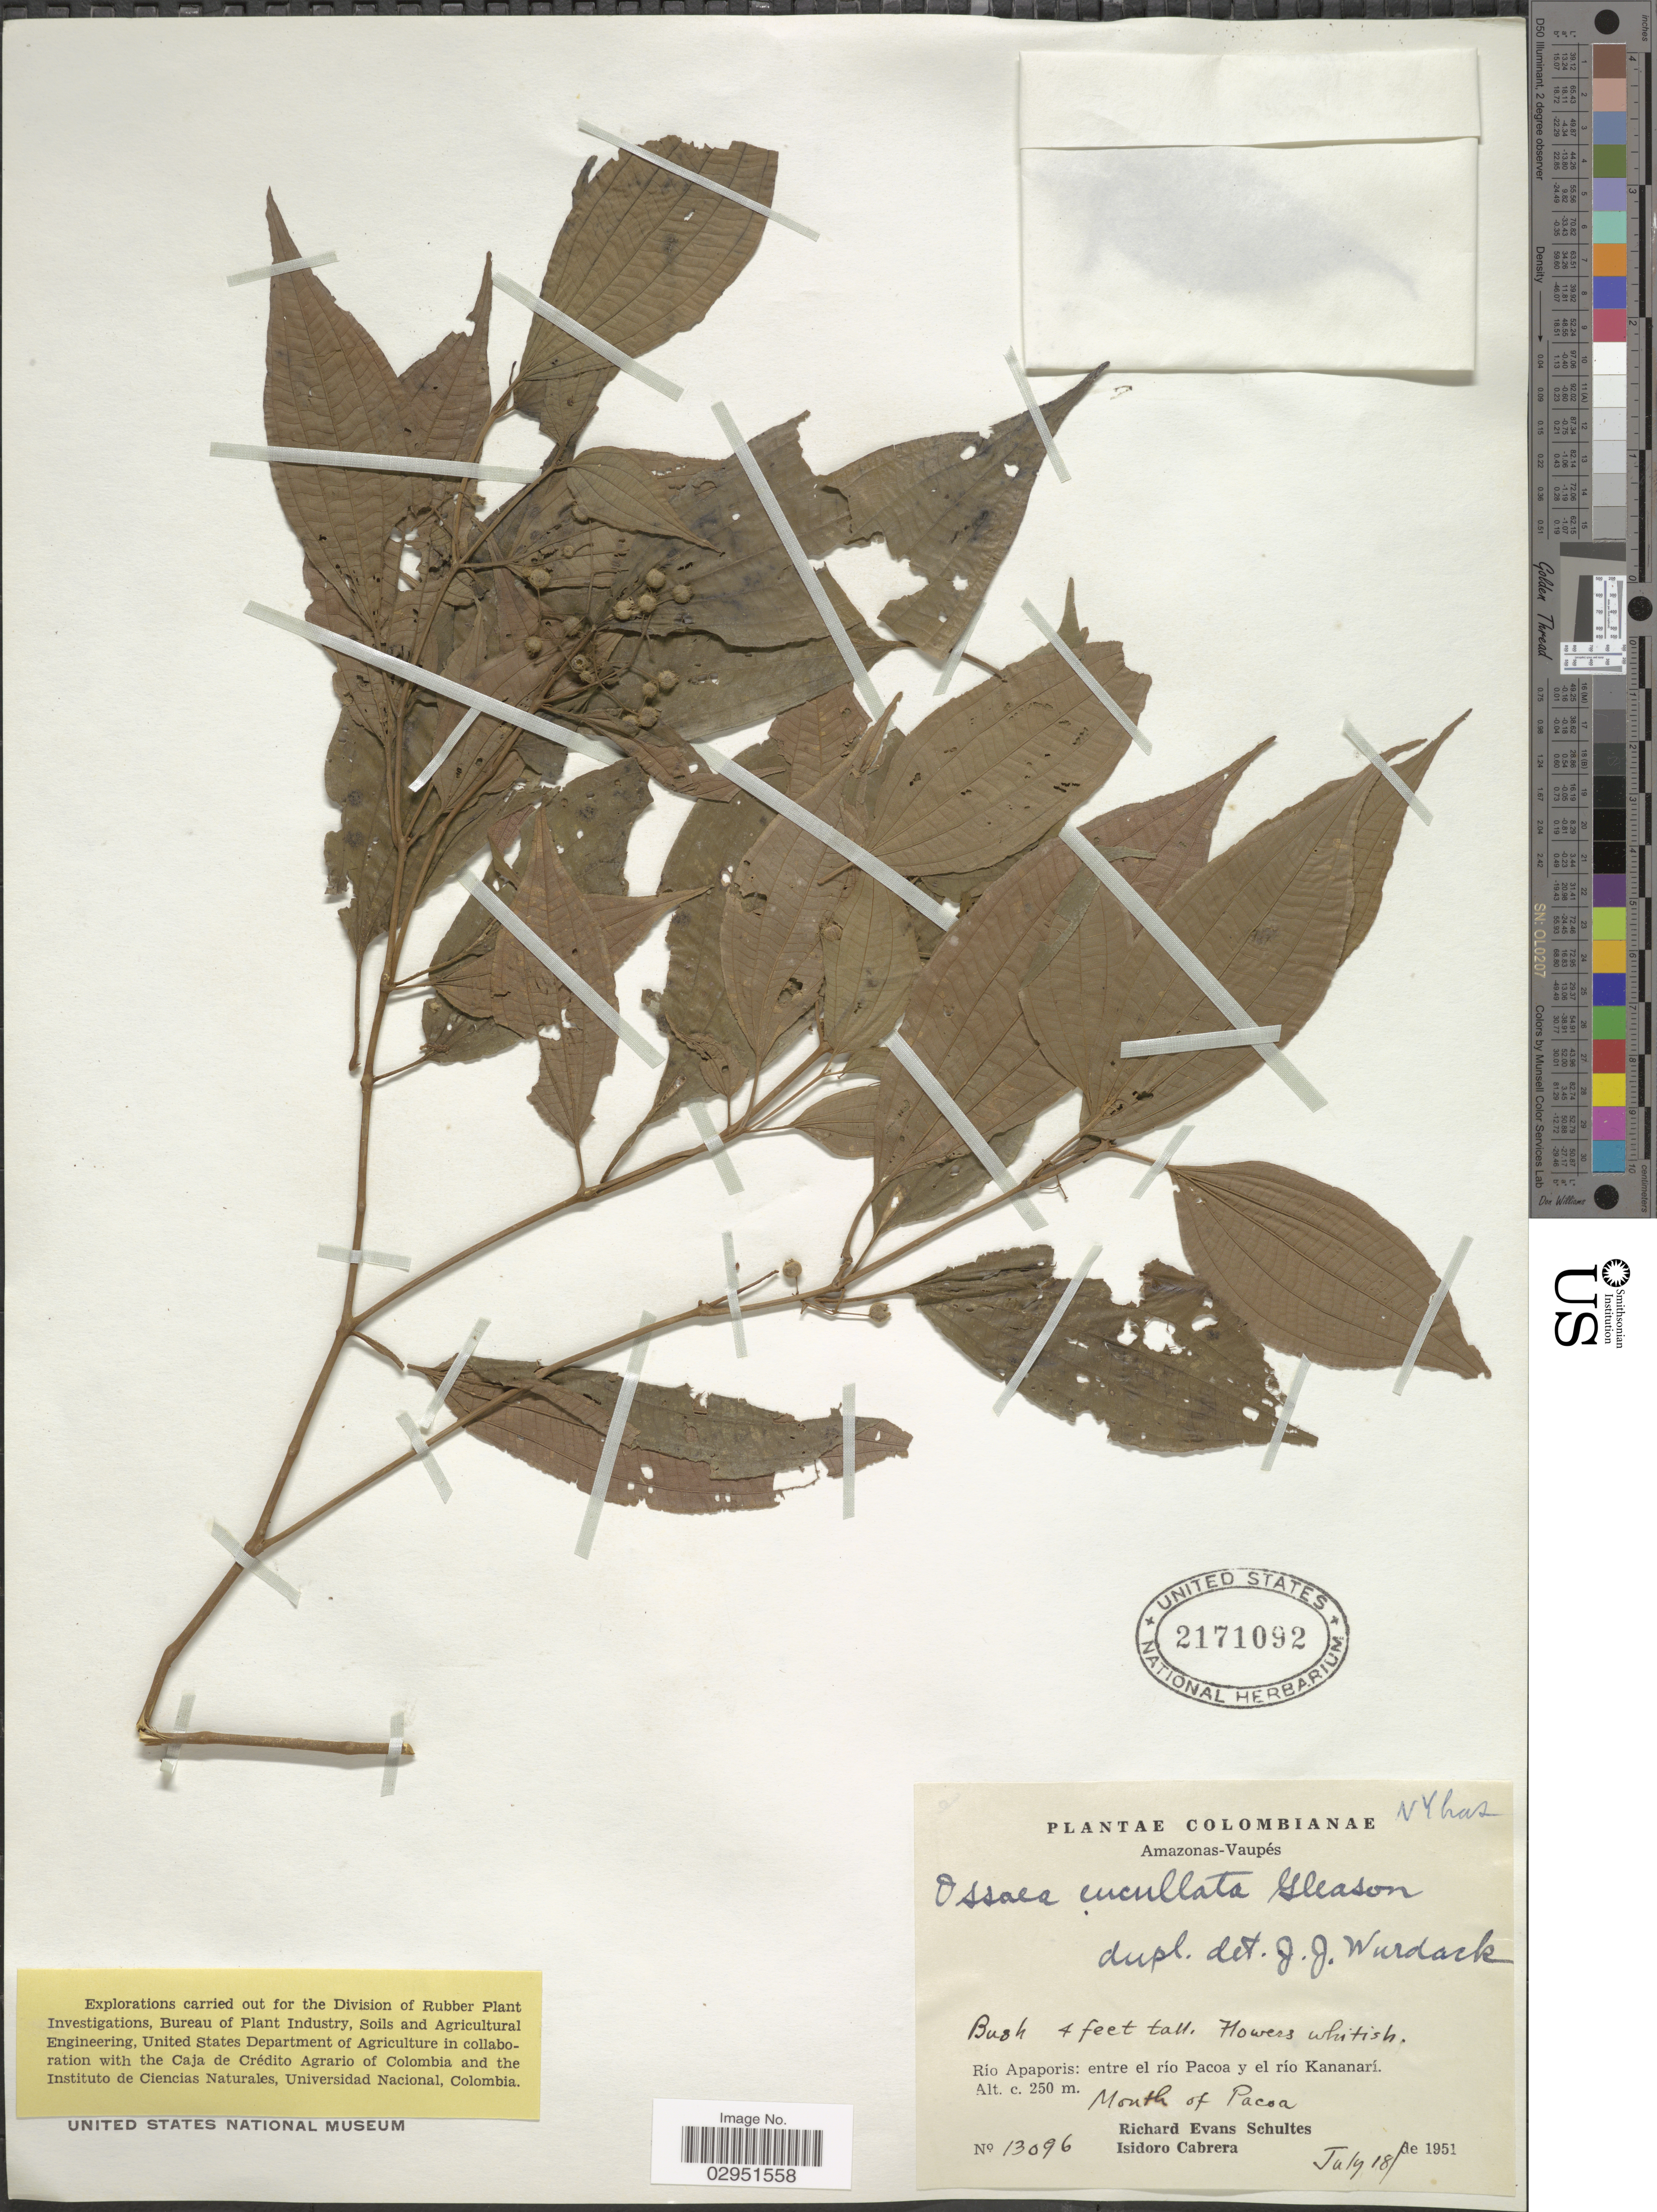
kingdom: Plantae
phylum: Tracheophyta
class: Magnoliopsida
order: Myrtales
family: Melastomataceae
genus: Ossaea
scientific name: Ossaea cucullata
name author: Gleason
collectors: R. E. Schultes & I. Cabrera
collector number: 13096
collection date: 1951-07-18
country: Colombia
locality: Amazonas-Vaupés. Río Apaporis: entre el río Pacoa y el río Kananarí. Mouth of Pacoa.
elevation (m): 250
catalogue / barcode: US 2171092